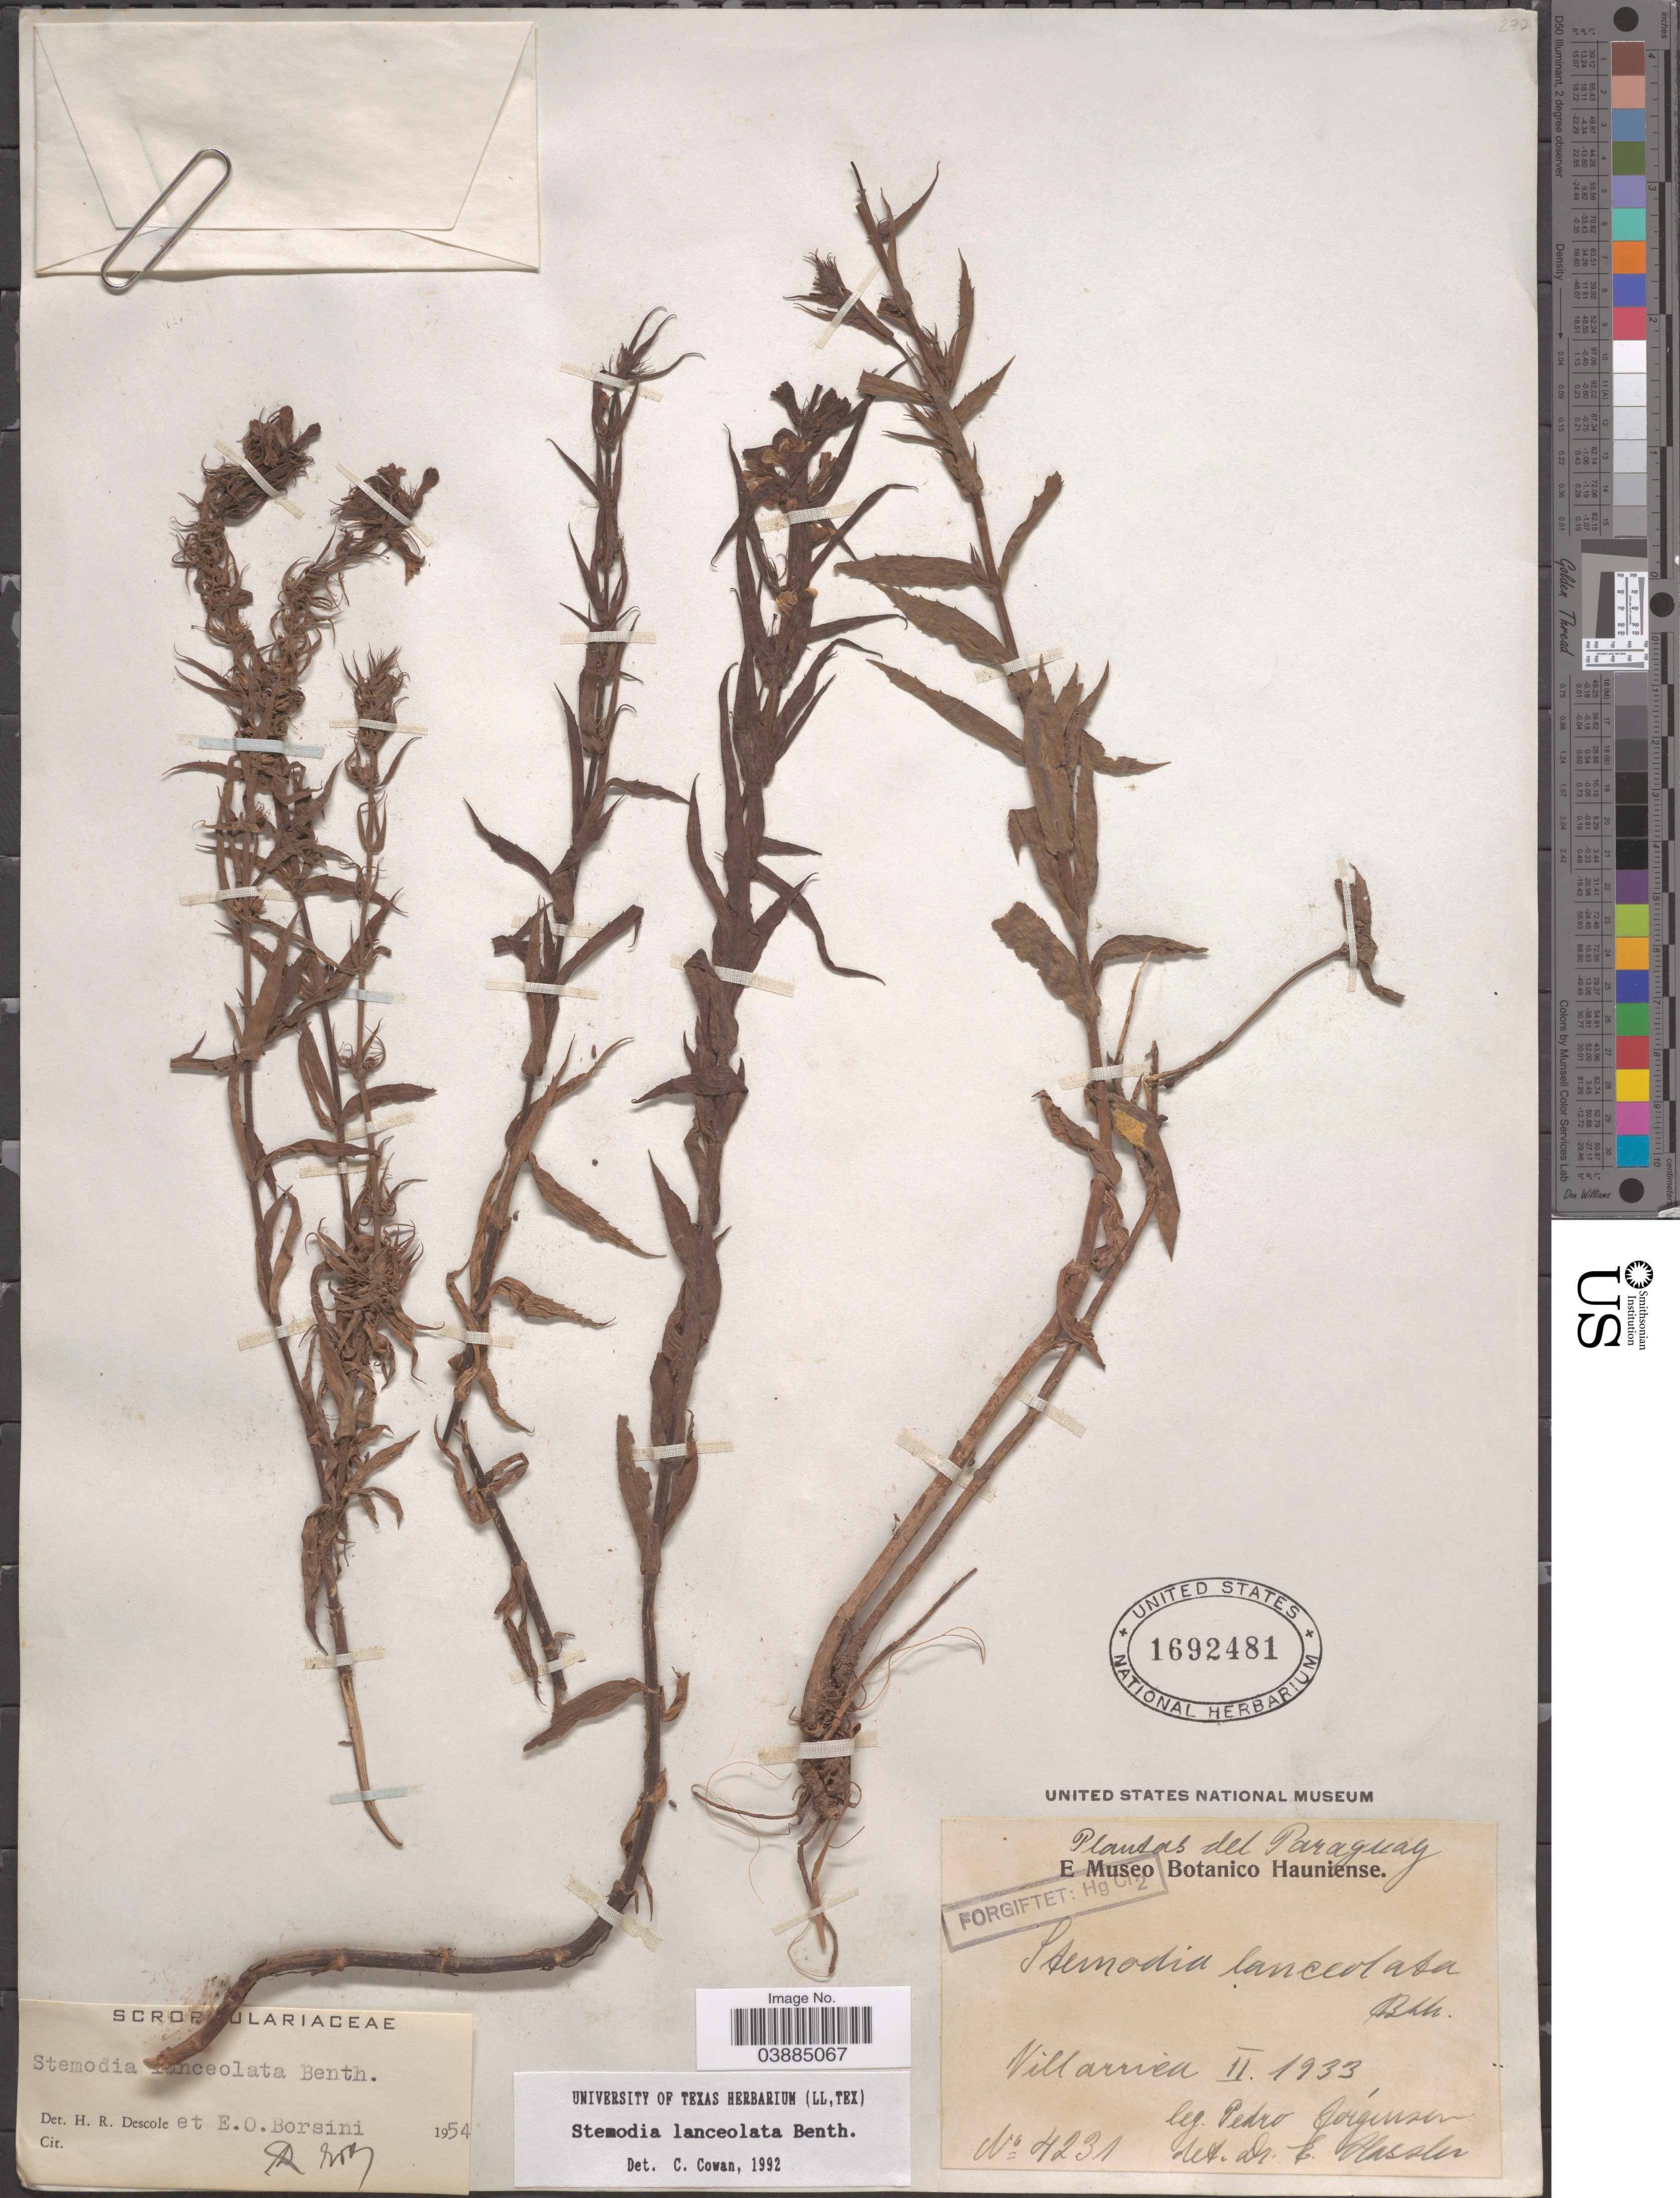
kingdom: Plantae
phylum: Tracheophyta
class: Magnoliopsida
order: Lamiales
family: Plantaginaceae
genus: Stemodia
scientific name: Stemodia lanceolata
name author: Benth.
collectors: P. Jörgensen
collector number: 4231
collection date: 1933-02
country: Paraguay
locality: Villarrica.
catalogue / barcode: US 1692481